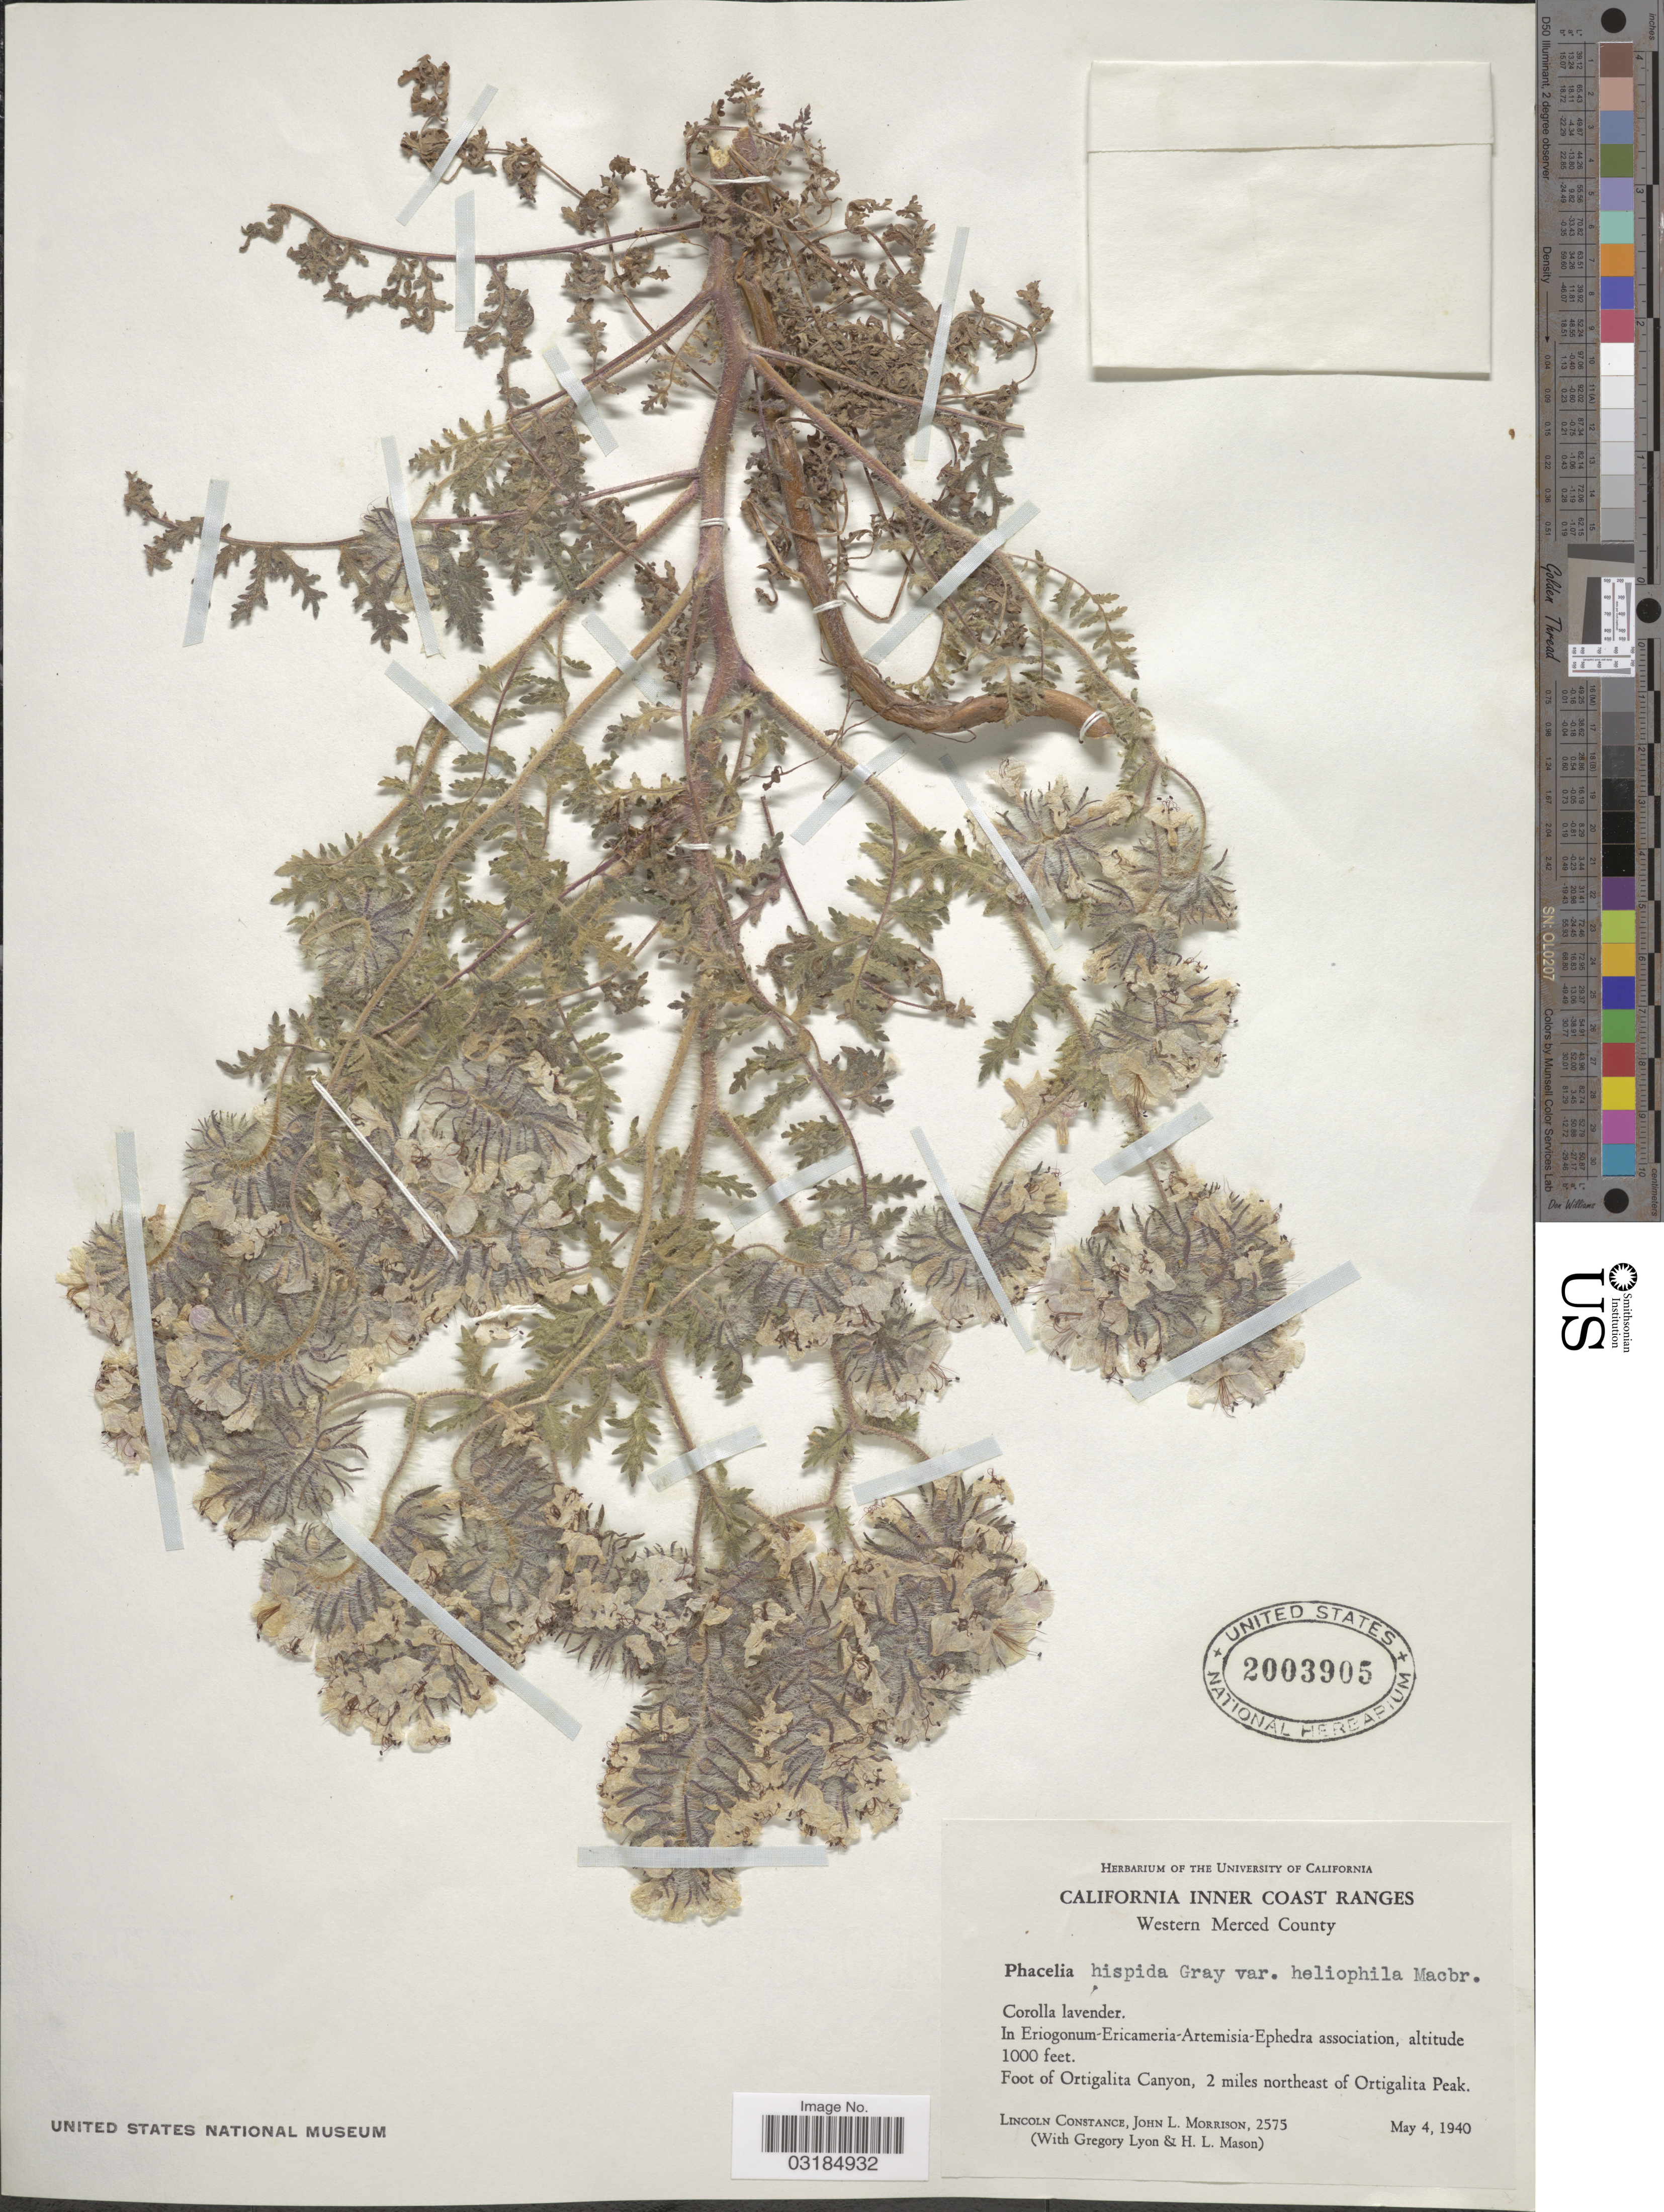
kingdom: Plantae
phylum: Tracheophyta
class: Magnoliopsida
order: Boraginales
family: Hydrophyllaceae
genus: Phacelia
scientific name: Phacelia cicutaria var. hispida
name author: (A. Gray) J.T. Howell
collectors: L. Constance, J. Morrison, G. Lyon & H. L. Mason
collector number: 2575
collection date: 1940-05-04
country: United States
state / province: California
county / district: Merced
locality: California Inner Coast Ranges. Western Merced County. Foot of Ortigalita Canyon, 2 miles northeast of Ortigalita Peak.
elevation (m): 305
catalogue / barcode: US 2003905